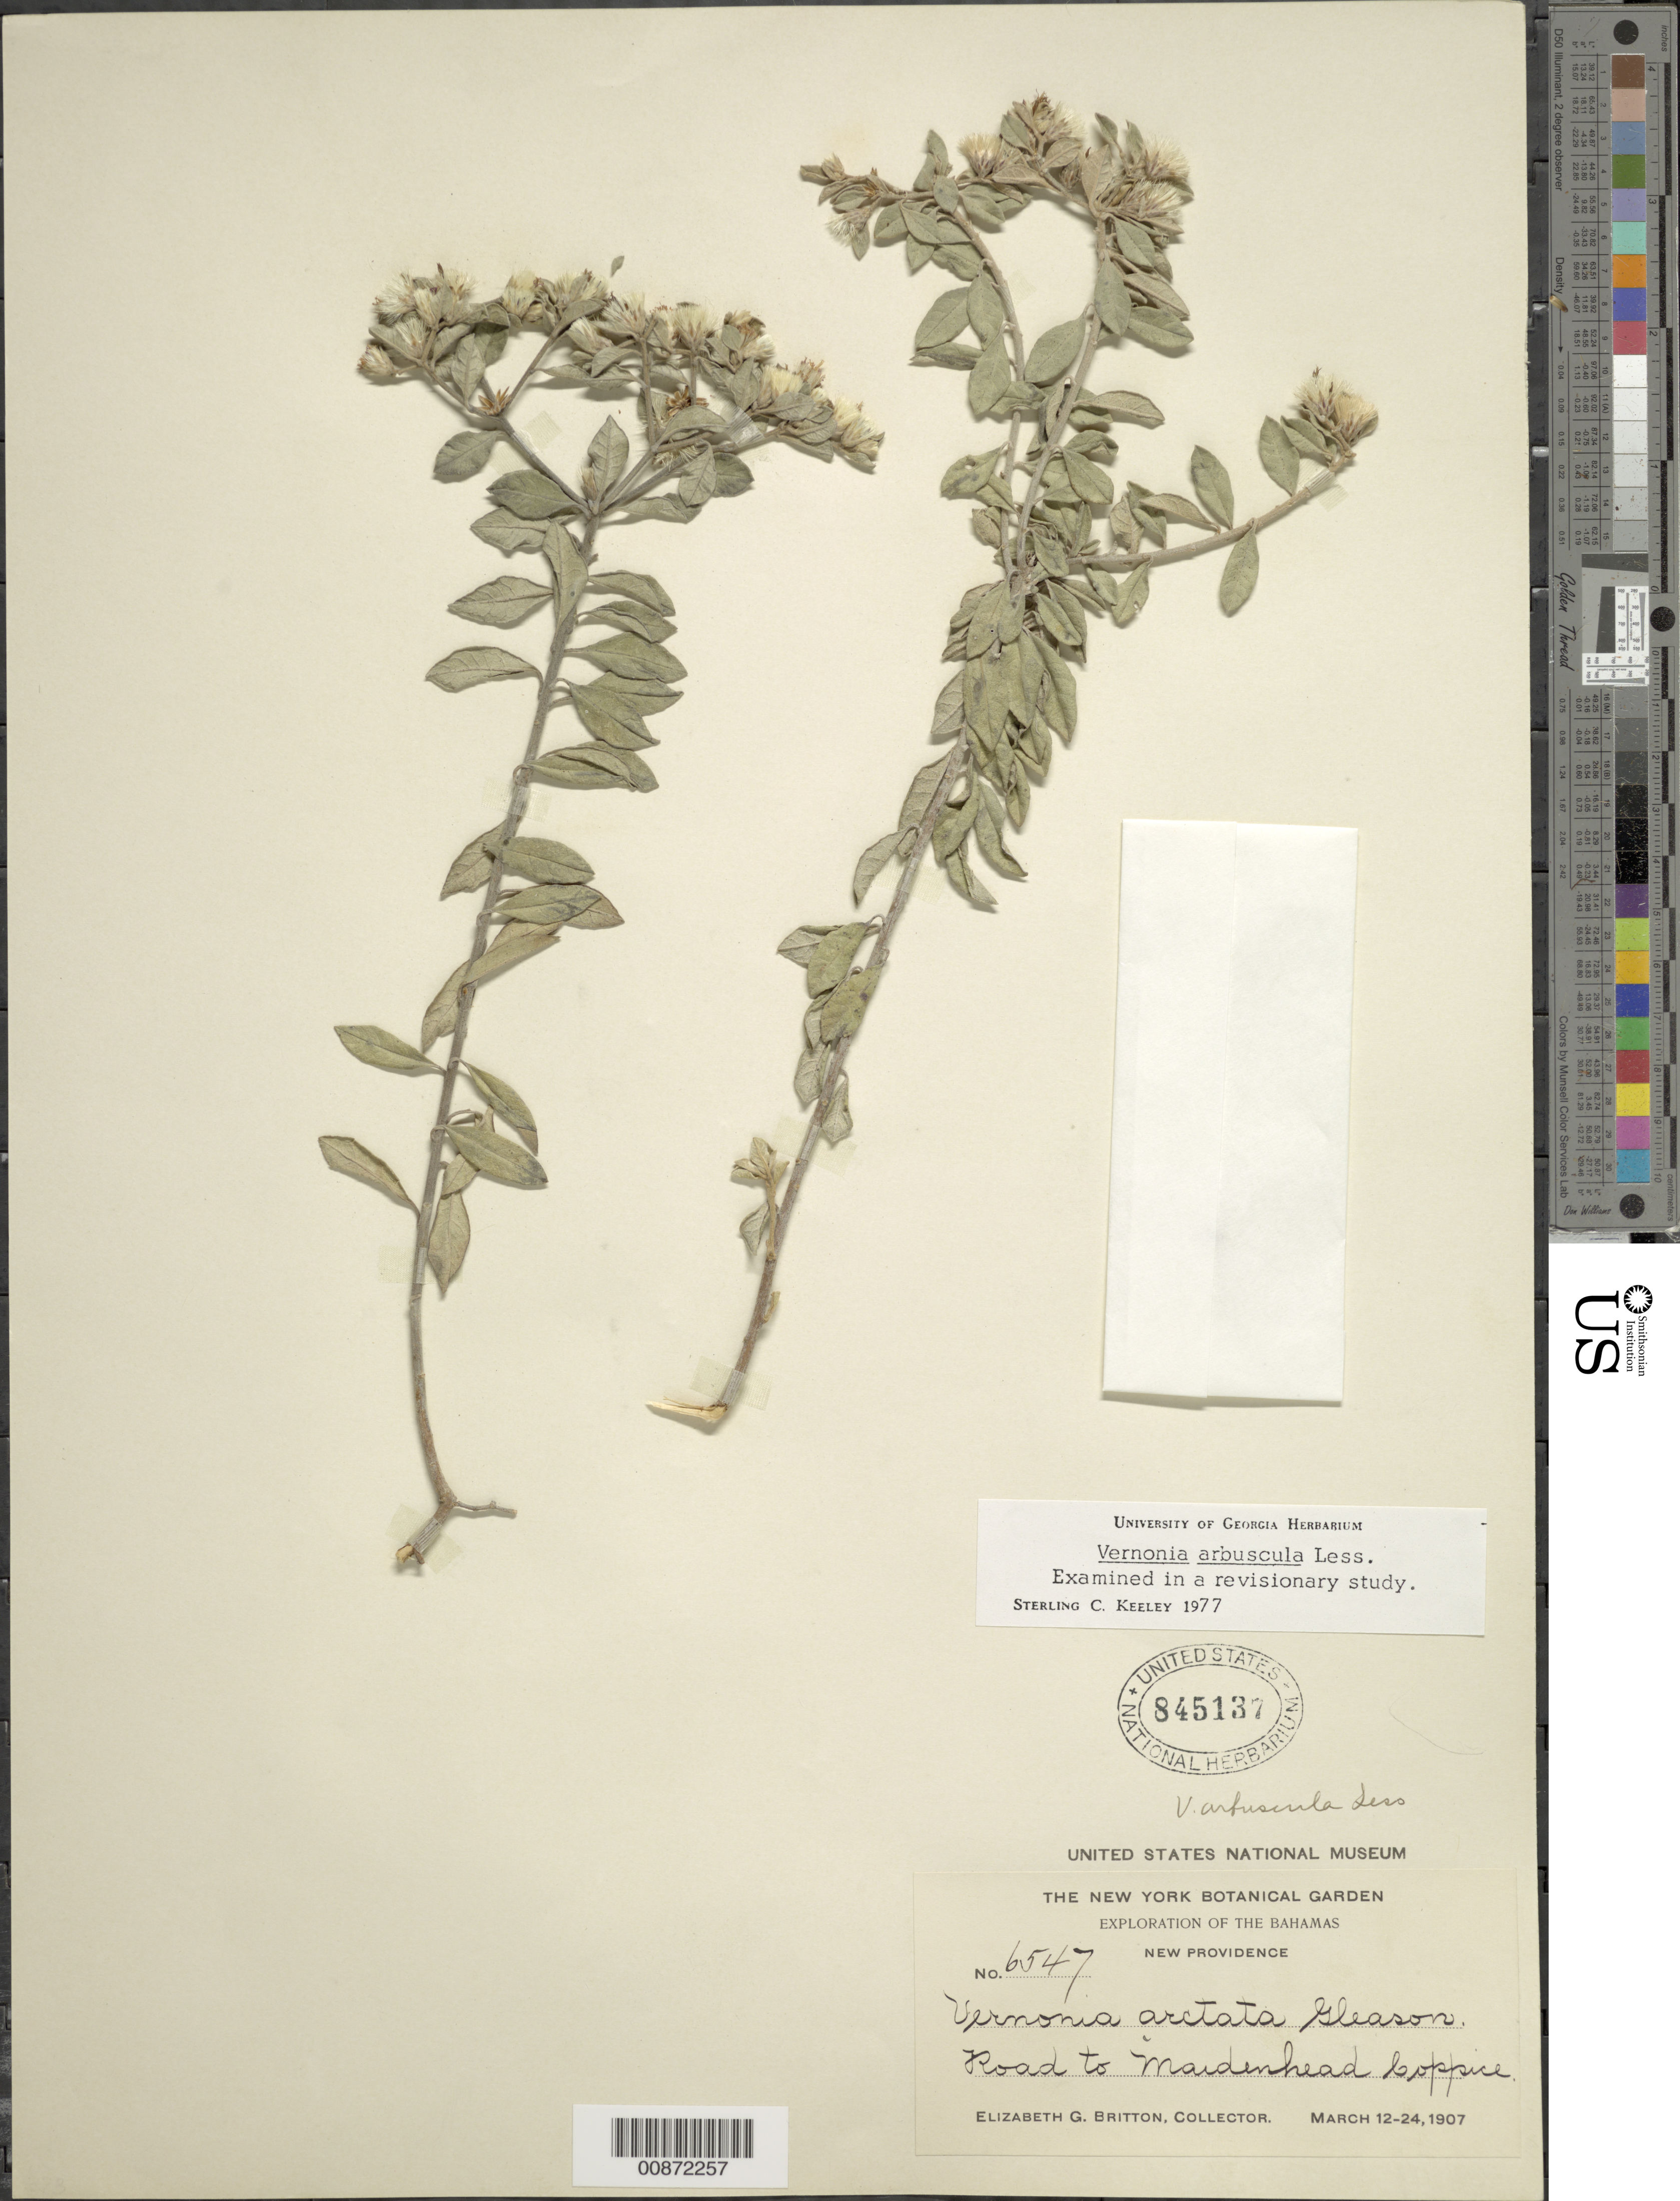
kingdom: Plantae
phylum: Tracheophyta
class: Magnoliopsida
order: Asterales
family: Asteraceae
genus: Lepidaploa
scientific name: Lepidaploa arbuscula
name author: (Less.) H. Rob.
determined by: Keeley, S. C.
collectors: E. G. Britton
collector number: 6547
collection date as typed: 12 Mar 1907 to 24 Mar 1907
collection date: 1907-03-12/1907-03-24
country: Bahamas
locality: New Providence; road to Maidenhead Coppice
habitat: Along road to coppice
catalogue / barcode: US 845137